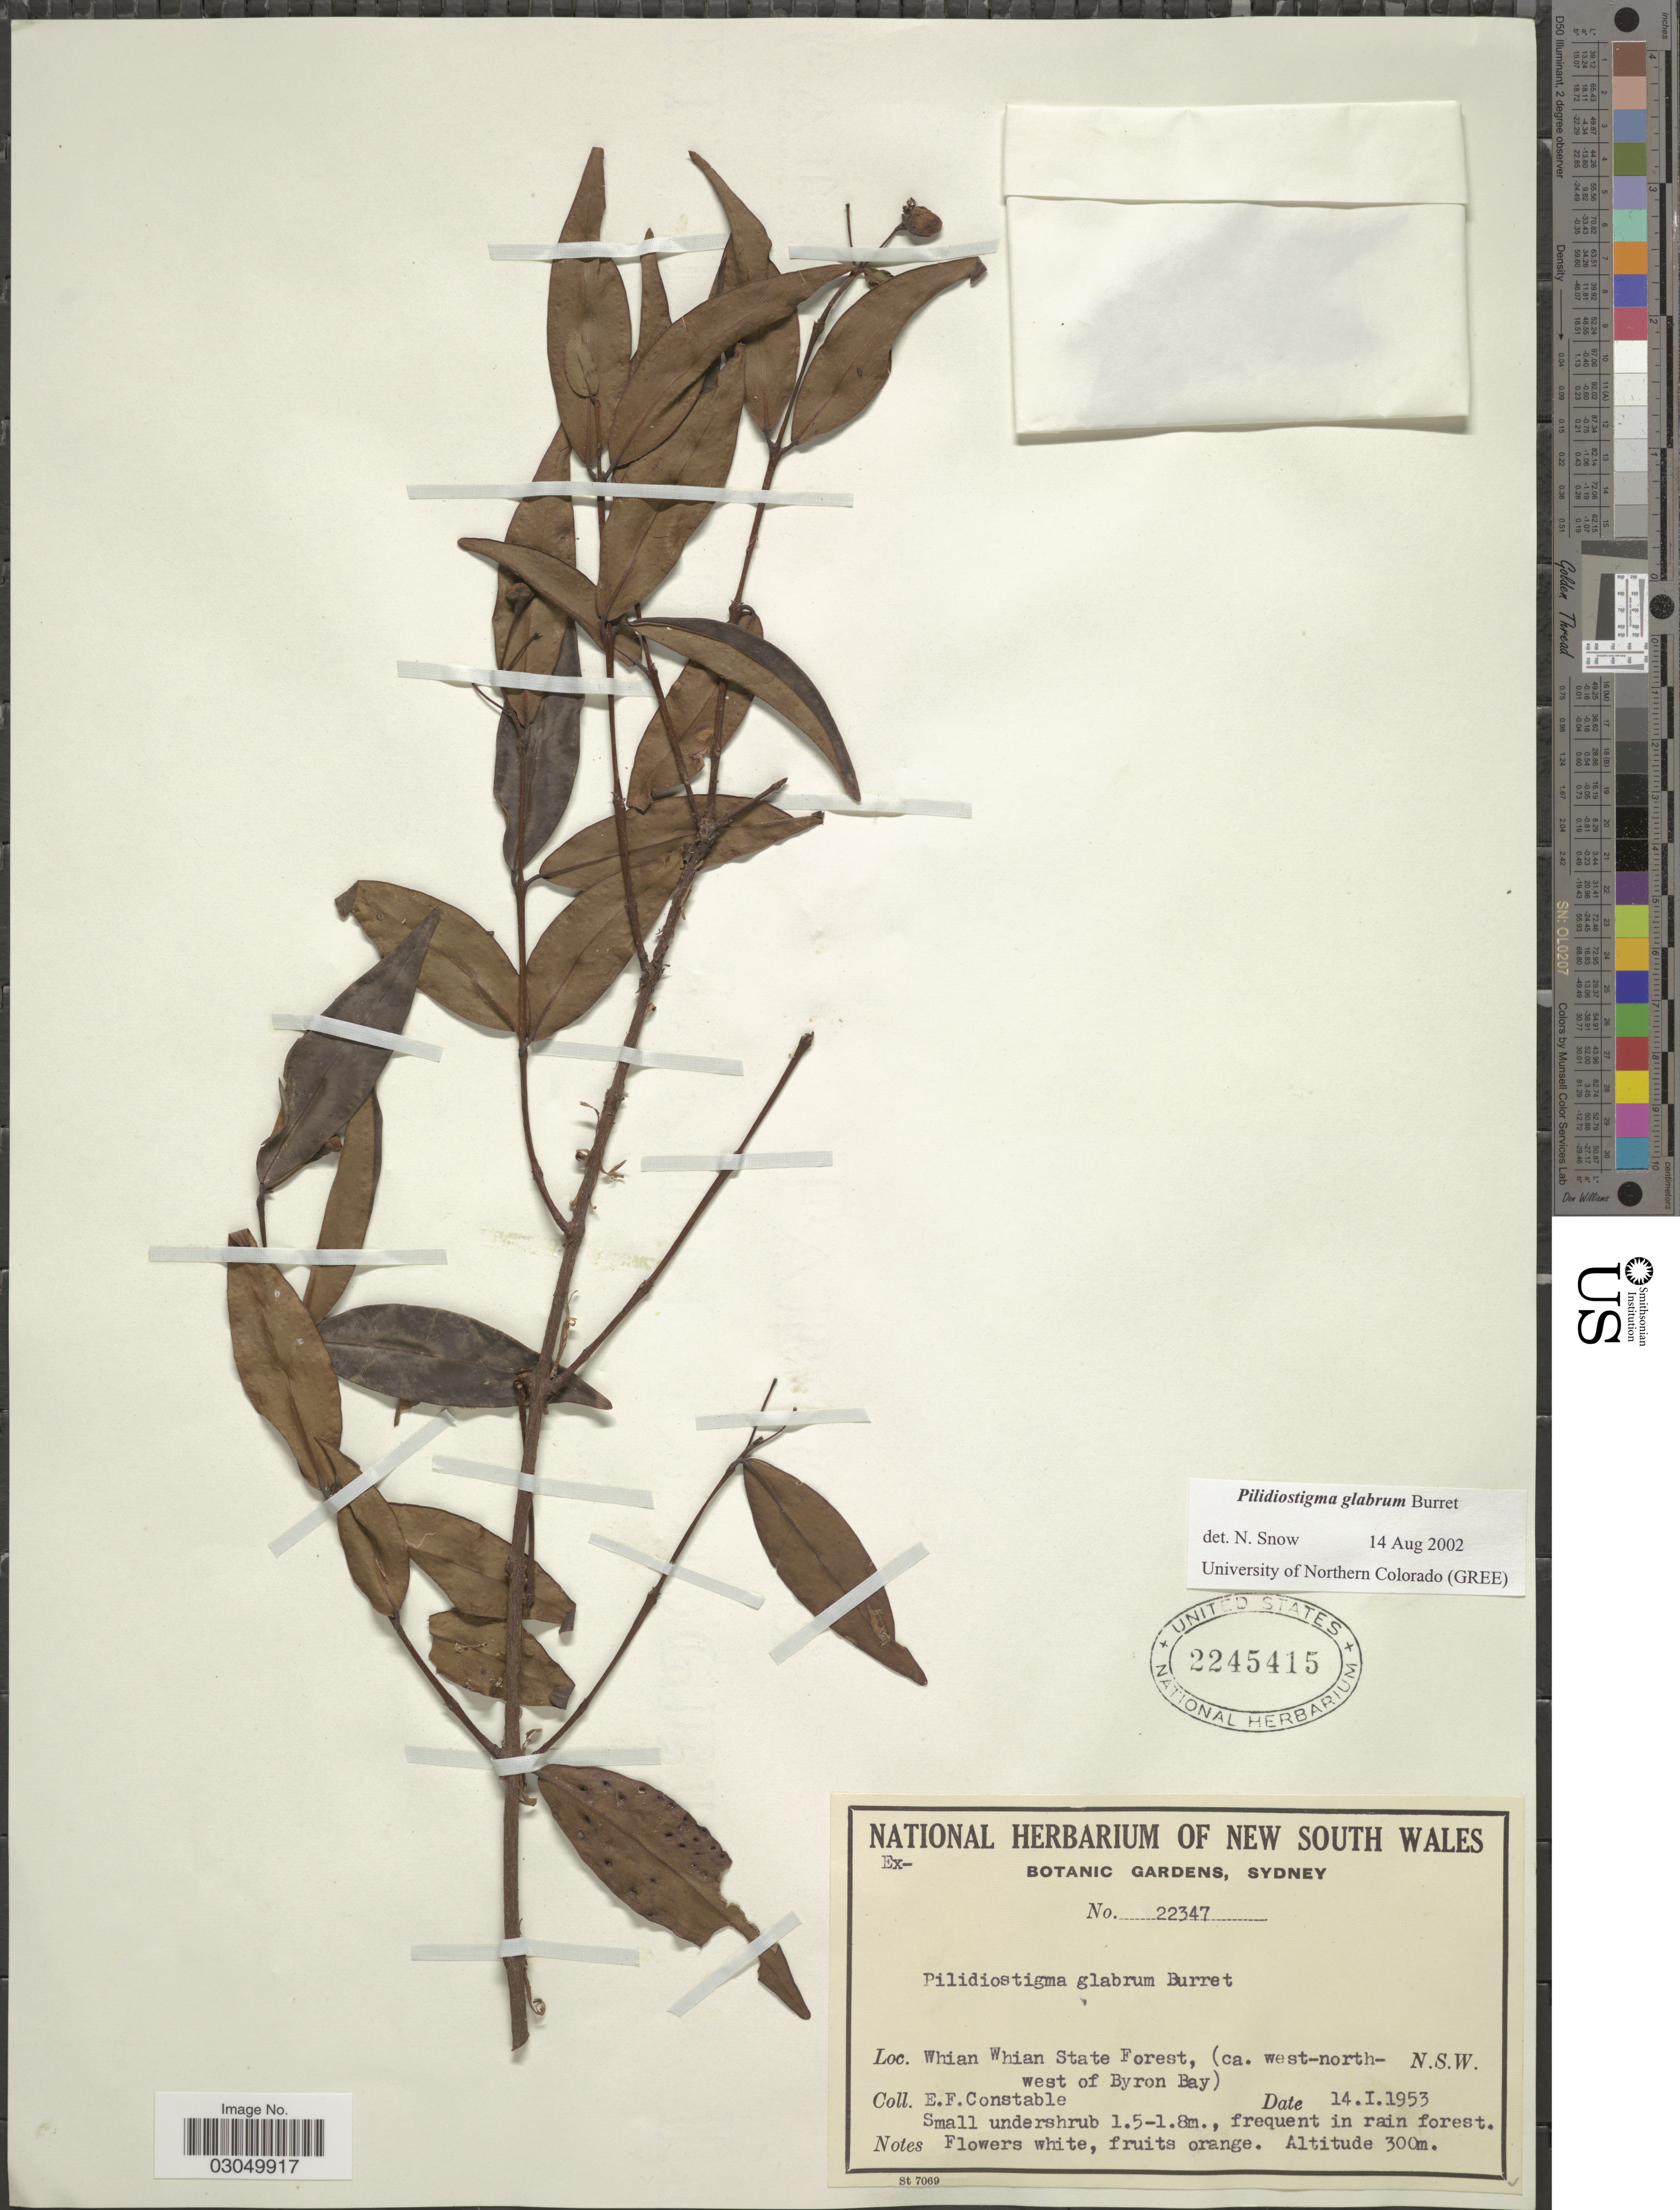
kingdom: Plantae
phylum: Tracheophyta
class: Magnoliopsida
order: Myrtales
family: Myrtaceae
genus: Pilidiostigma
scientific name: Pilidiostigma glabrum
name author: Burret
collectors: E. F. Constable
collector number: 22347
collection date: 1953-01-14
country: Australia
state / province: New South Wales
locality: Whian Whian State Forest, (ca. west-north-west of Byron Bay). N.S.W.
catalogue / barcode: US 2245415